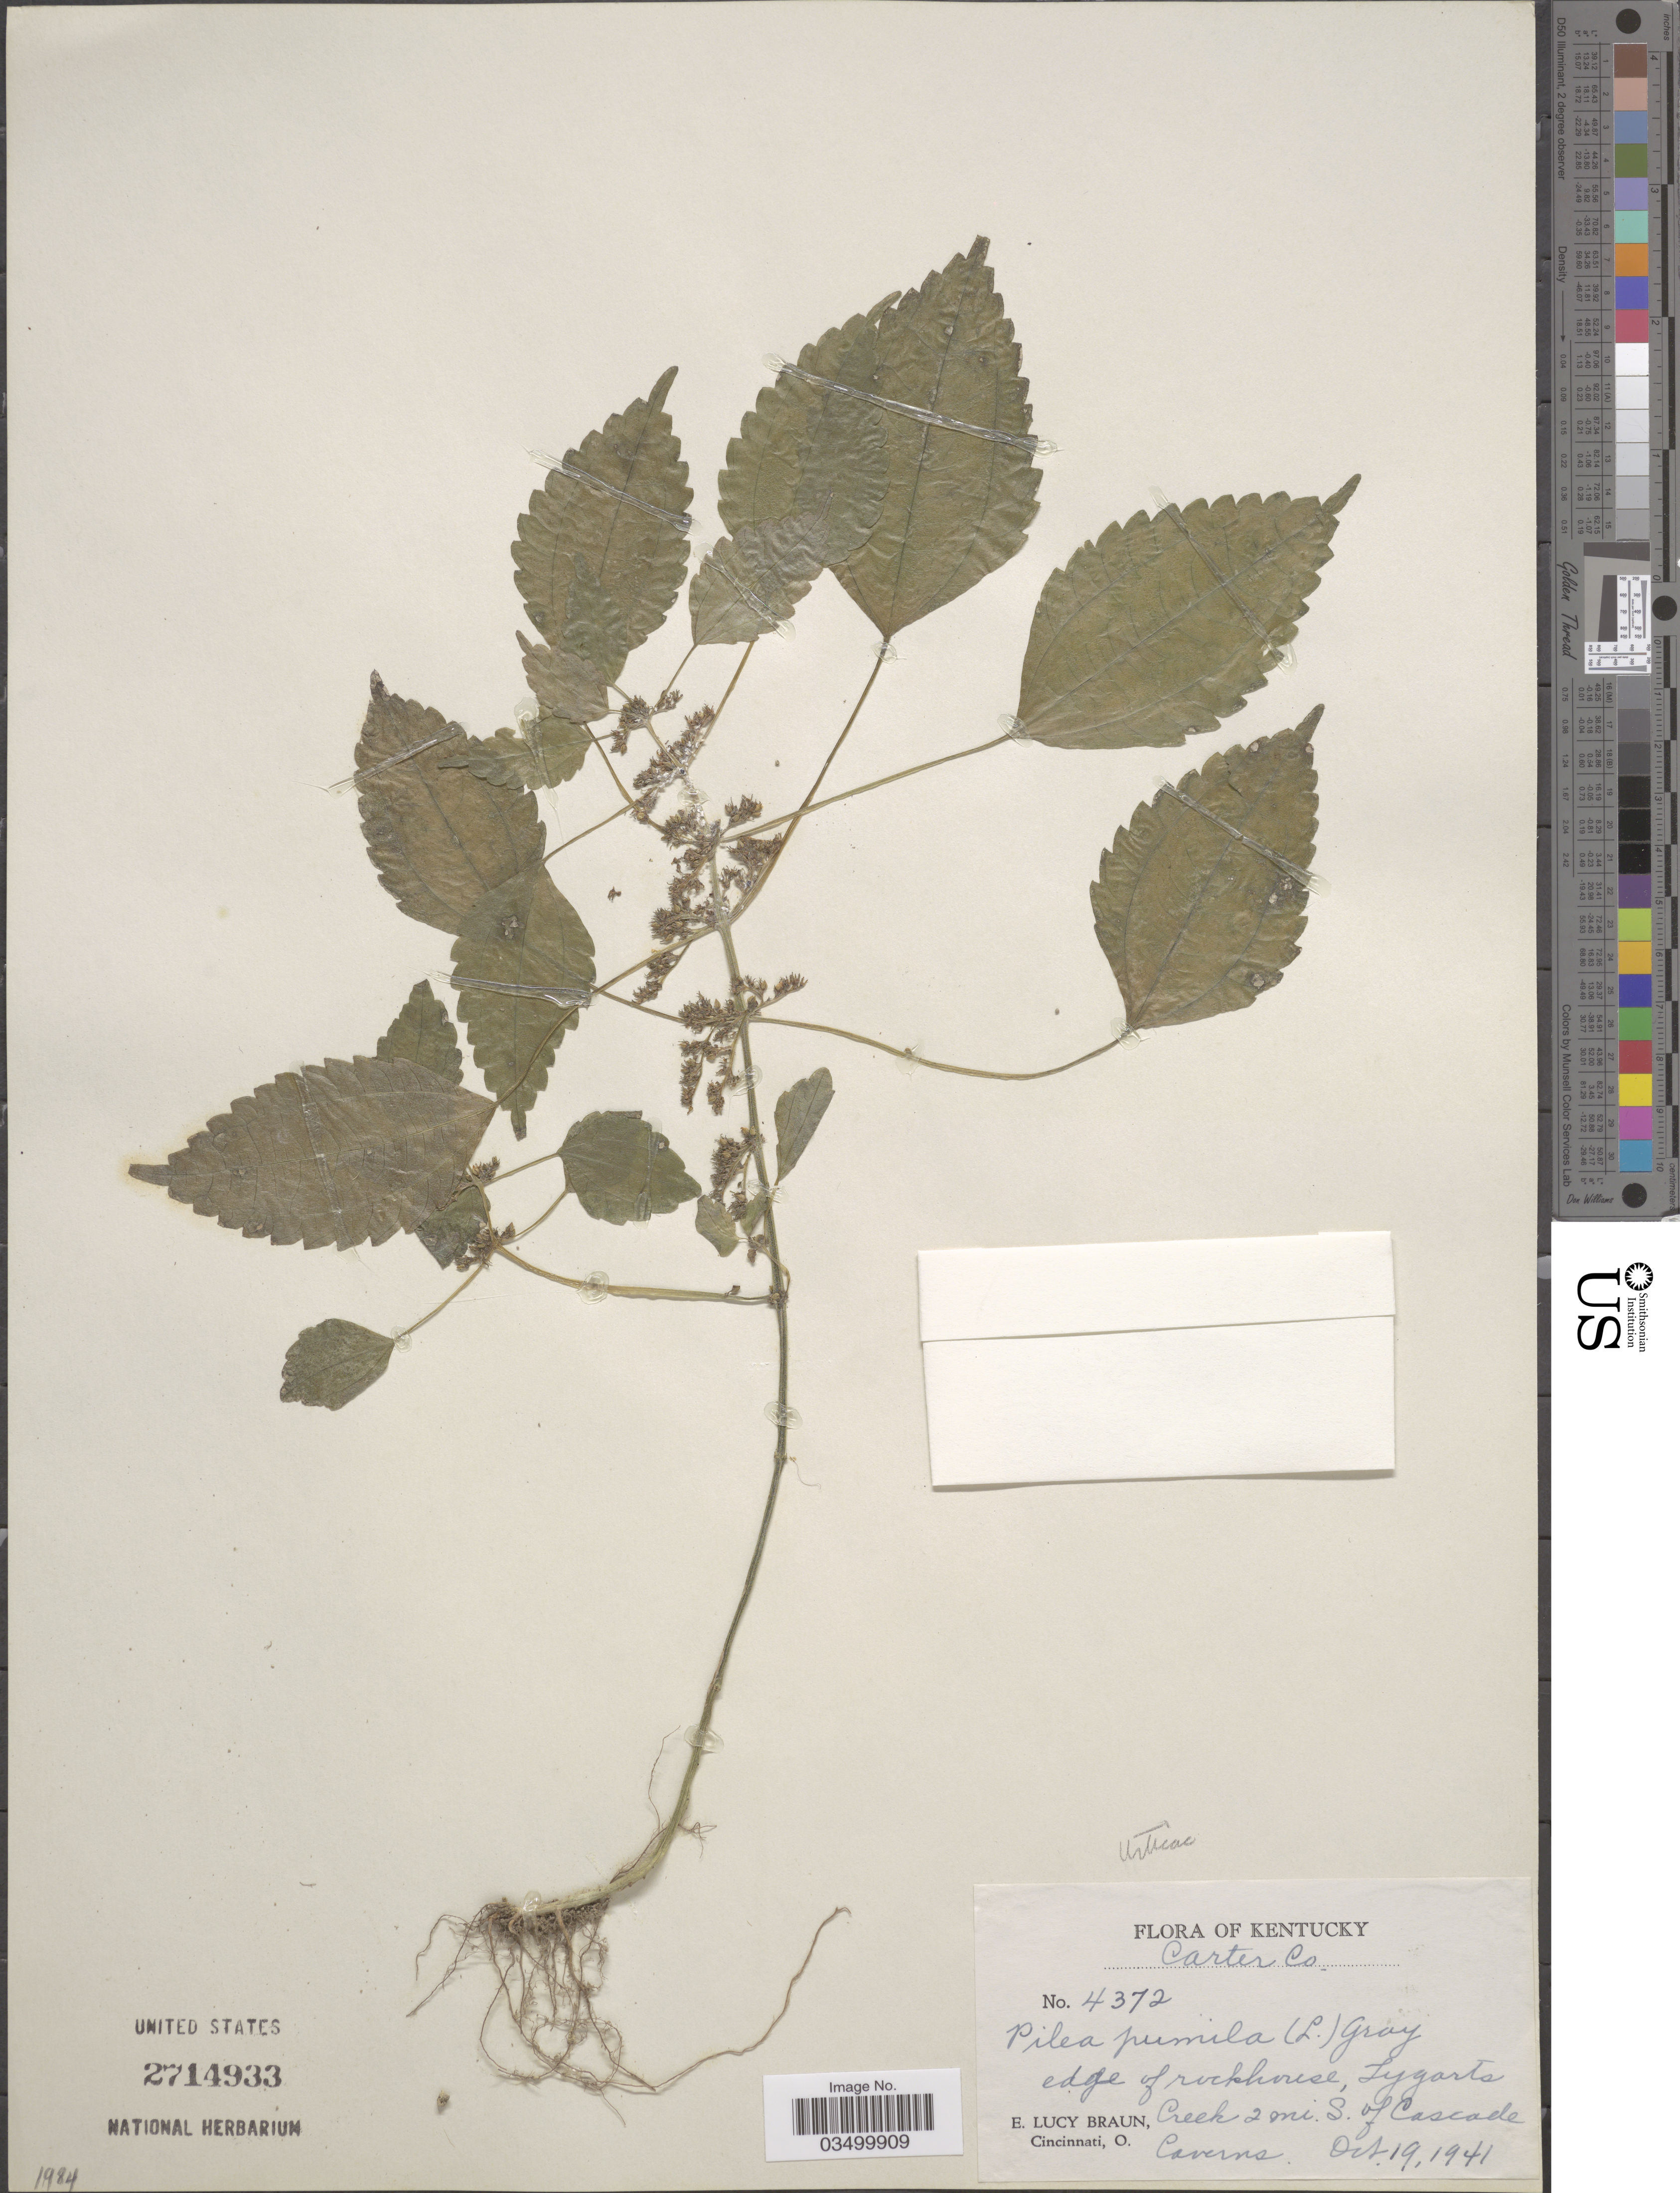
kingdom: Plantae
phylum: Tracheophyta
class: Magnoliopsida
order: Rosales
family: Urticaceae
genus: Pilea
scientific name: Pilea pumila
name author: (L.) A. Gray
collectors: E. L. Braun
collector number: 4372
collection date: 1941-10-19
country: United States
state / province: Kentucky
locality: Carter Co. Edge of rockhouse, Lygarts Creek 2 mi. S. of Cascade Caverns.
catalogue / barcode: US 2714933